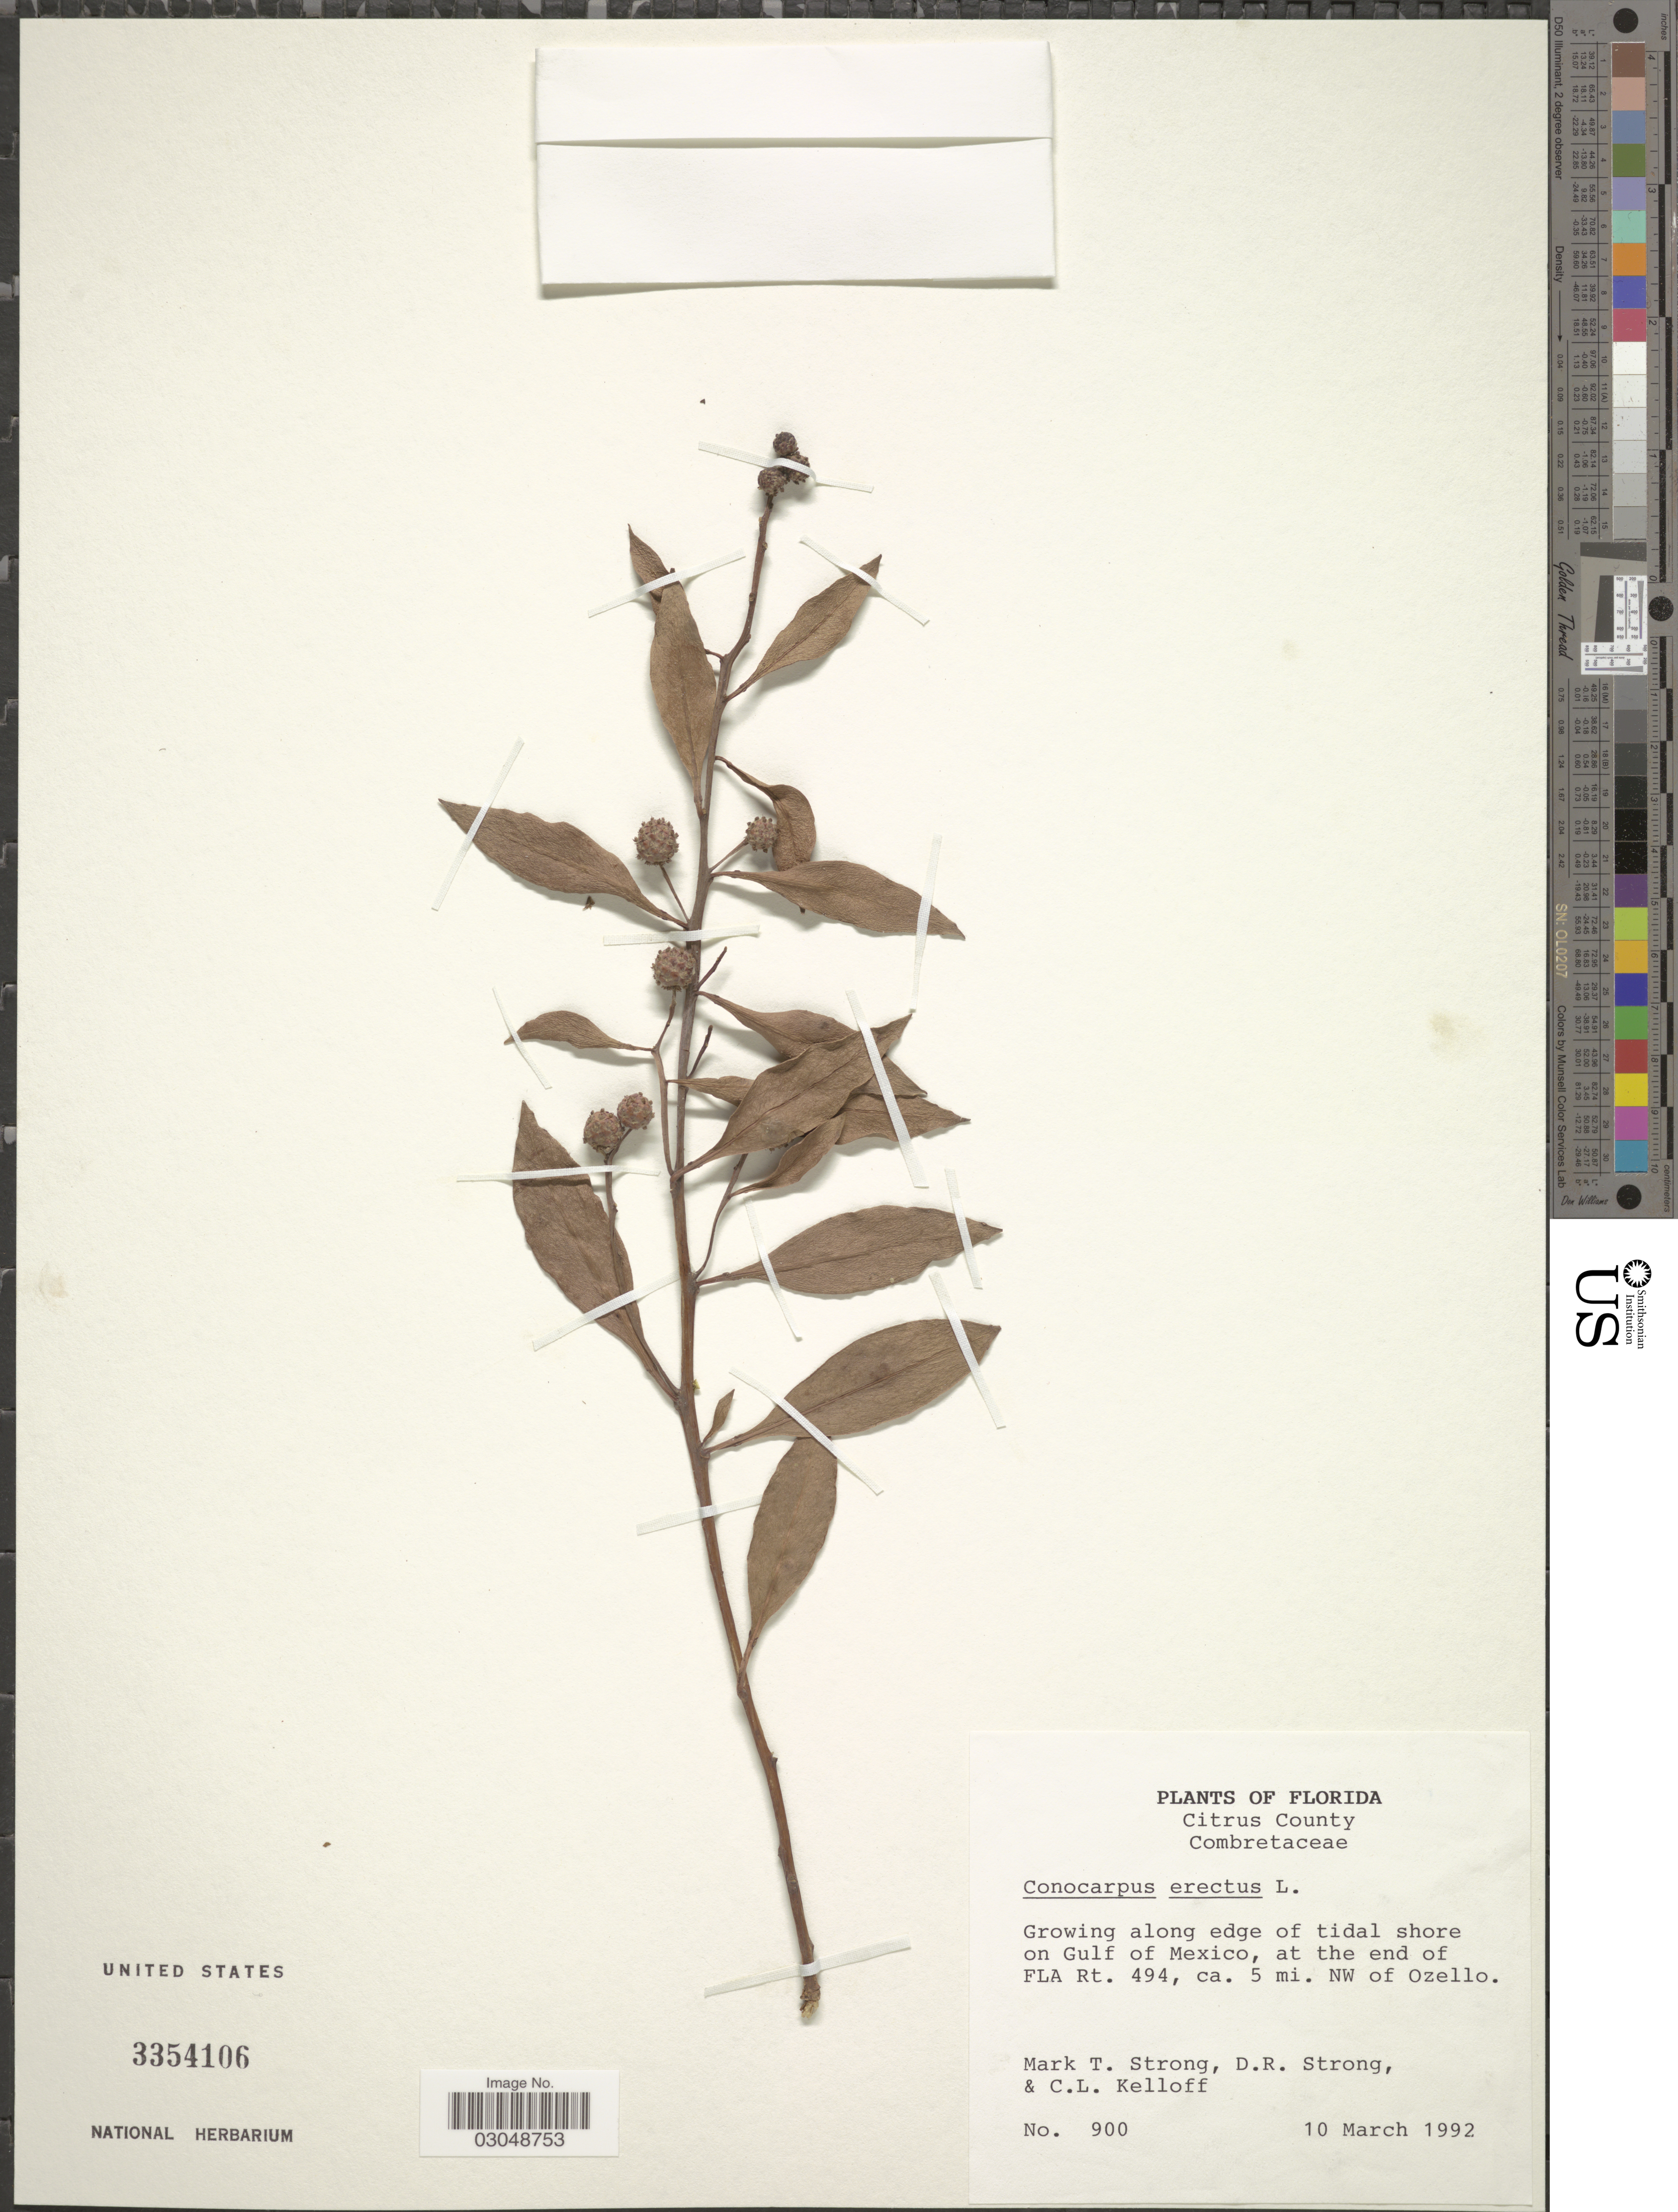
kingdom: Plantae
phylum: Tracheophyta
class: Magnoliopsida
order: Myrtales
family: Combretaceae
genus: Conocarpus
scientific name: Conocarpus erectus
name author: L.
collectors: M. T. Strong, D. R. Strong & C. L. Kelloff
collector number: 900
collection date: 1992-03-10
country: United States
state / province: Florida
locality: Citrus County. Along edge of tidal shore on Gulf of Mexico, at the end of FLA Rt. 494, ca. 5 mi. NW of Ozello.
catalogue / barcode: US 3354106